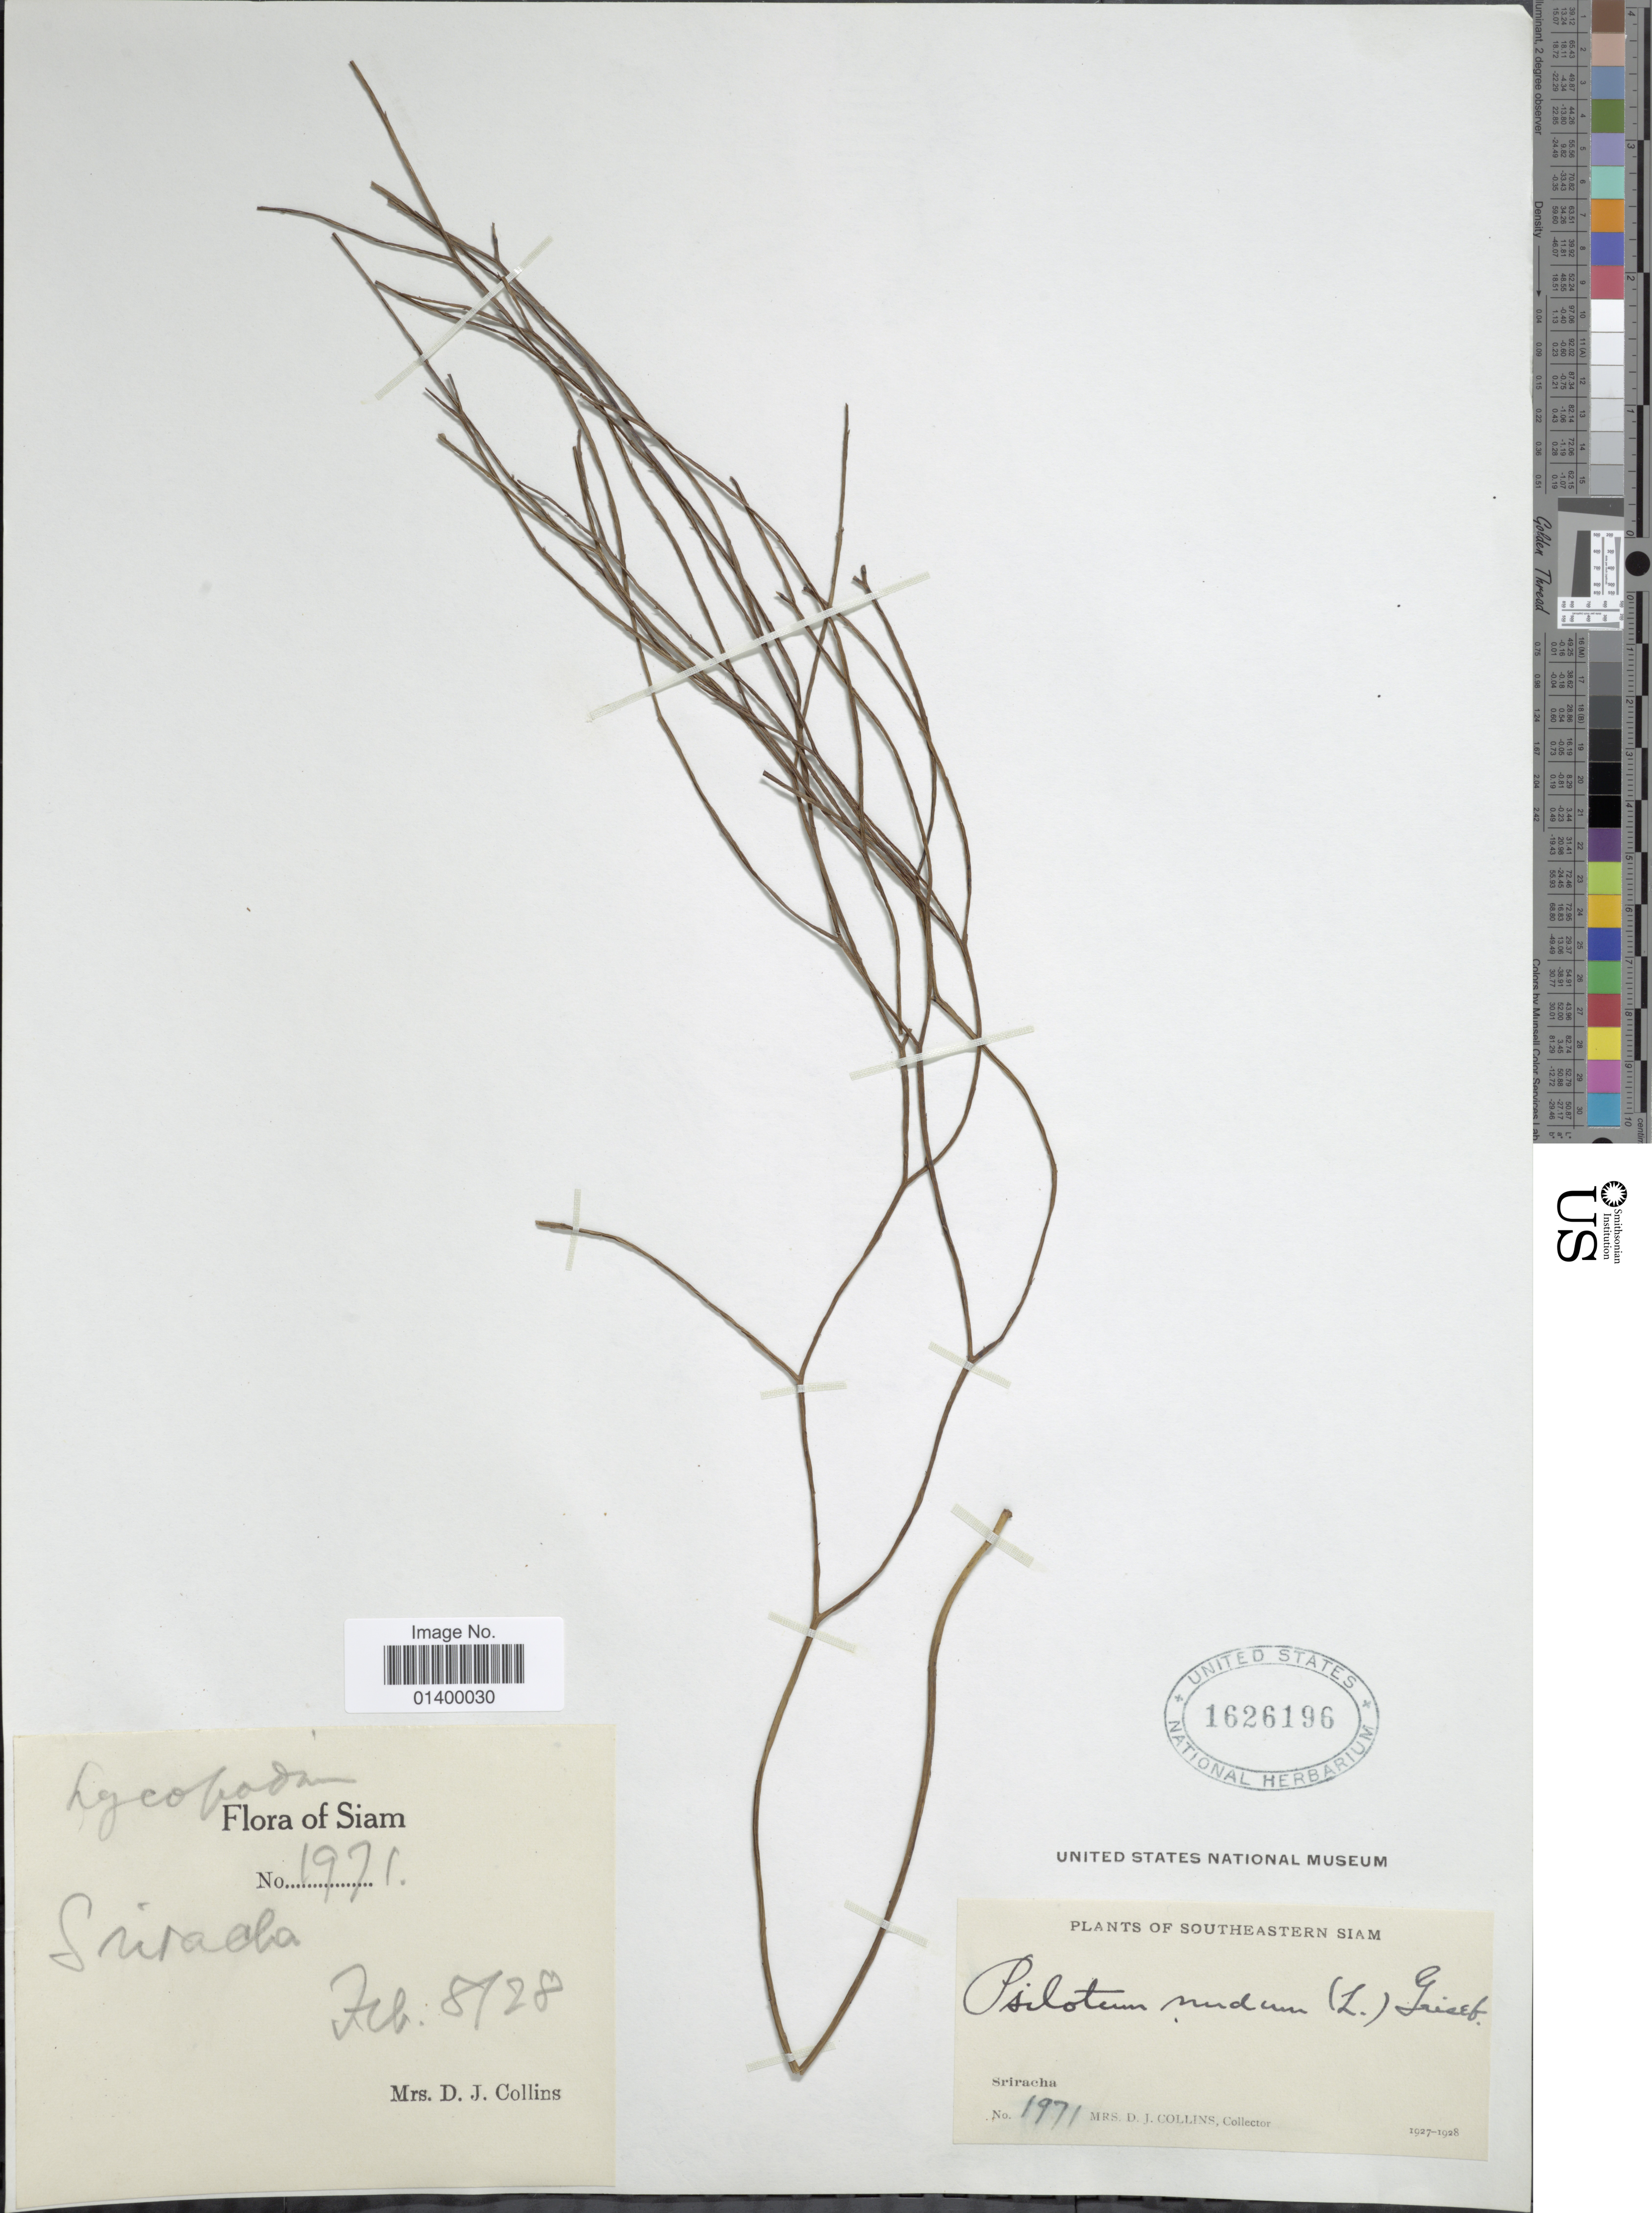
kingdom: Plantae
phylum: Tracheophyta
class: Polypodiopsida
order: Psilotales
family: Psilotaceae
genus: Psilotum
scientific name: Psilotum nudum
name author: (L.) P. Beauv.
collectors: Mrs. D. J. Collins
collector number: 1971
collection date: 1928-02-08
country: Thailand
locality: Southeastern Siam. Sriracha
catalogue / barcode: US 1626196